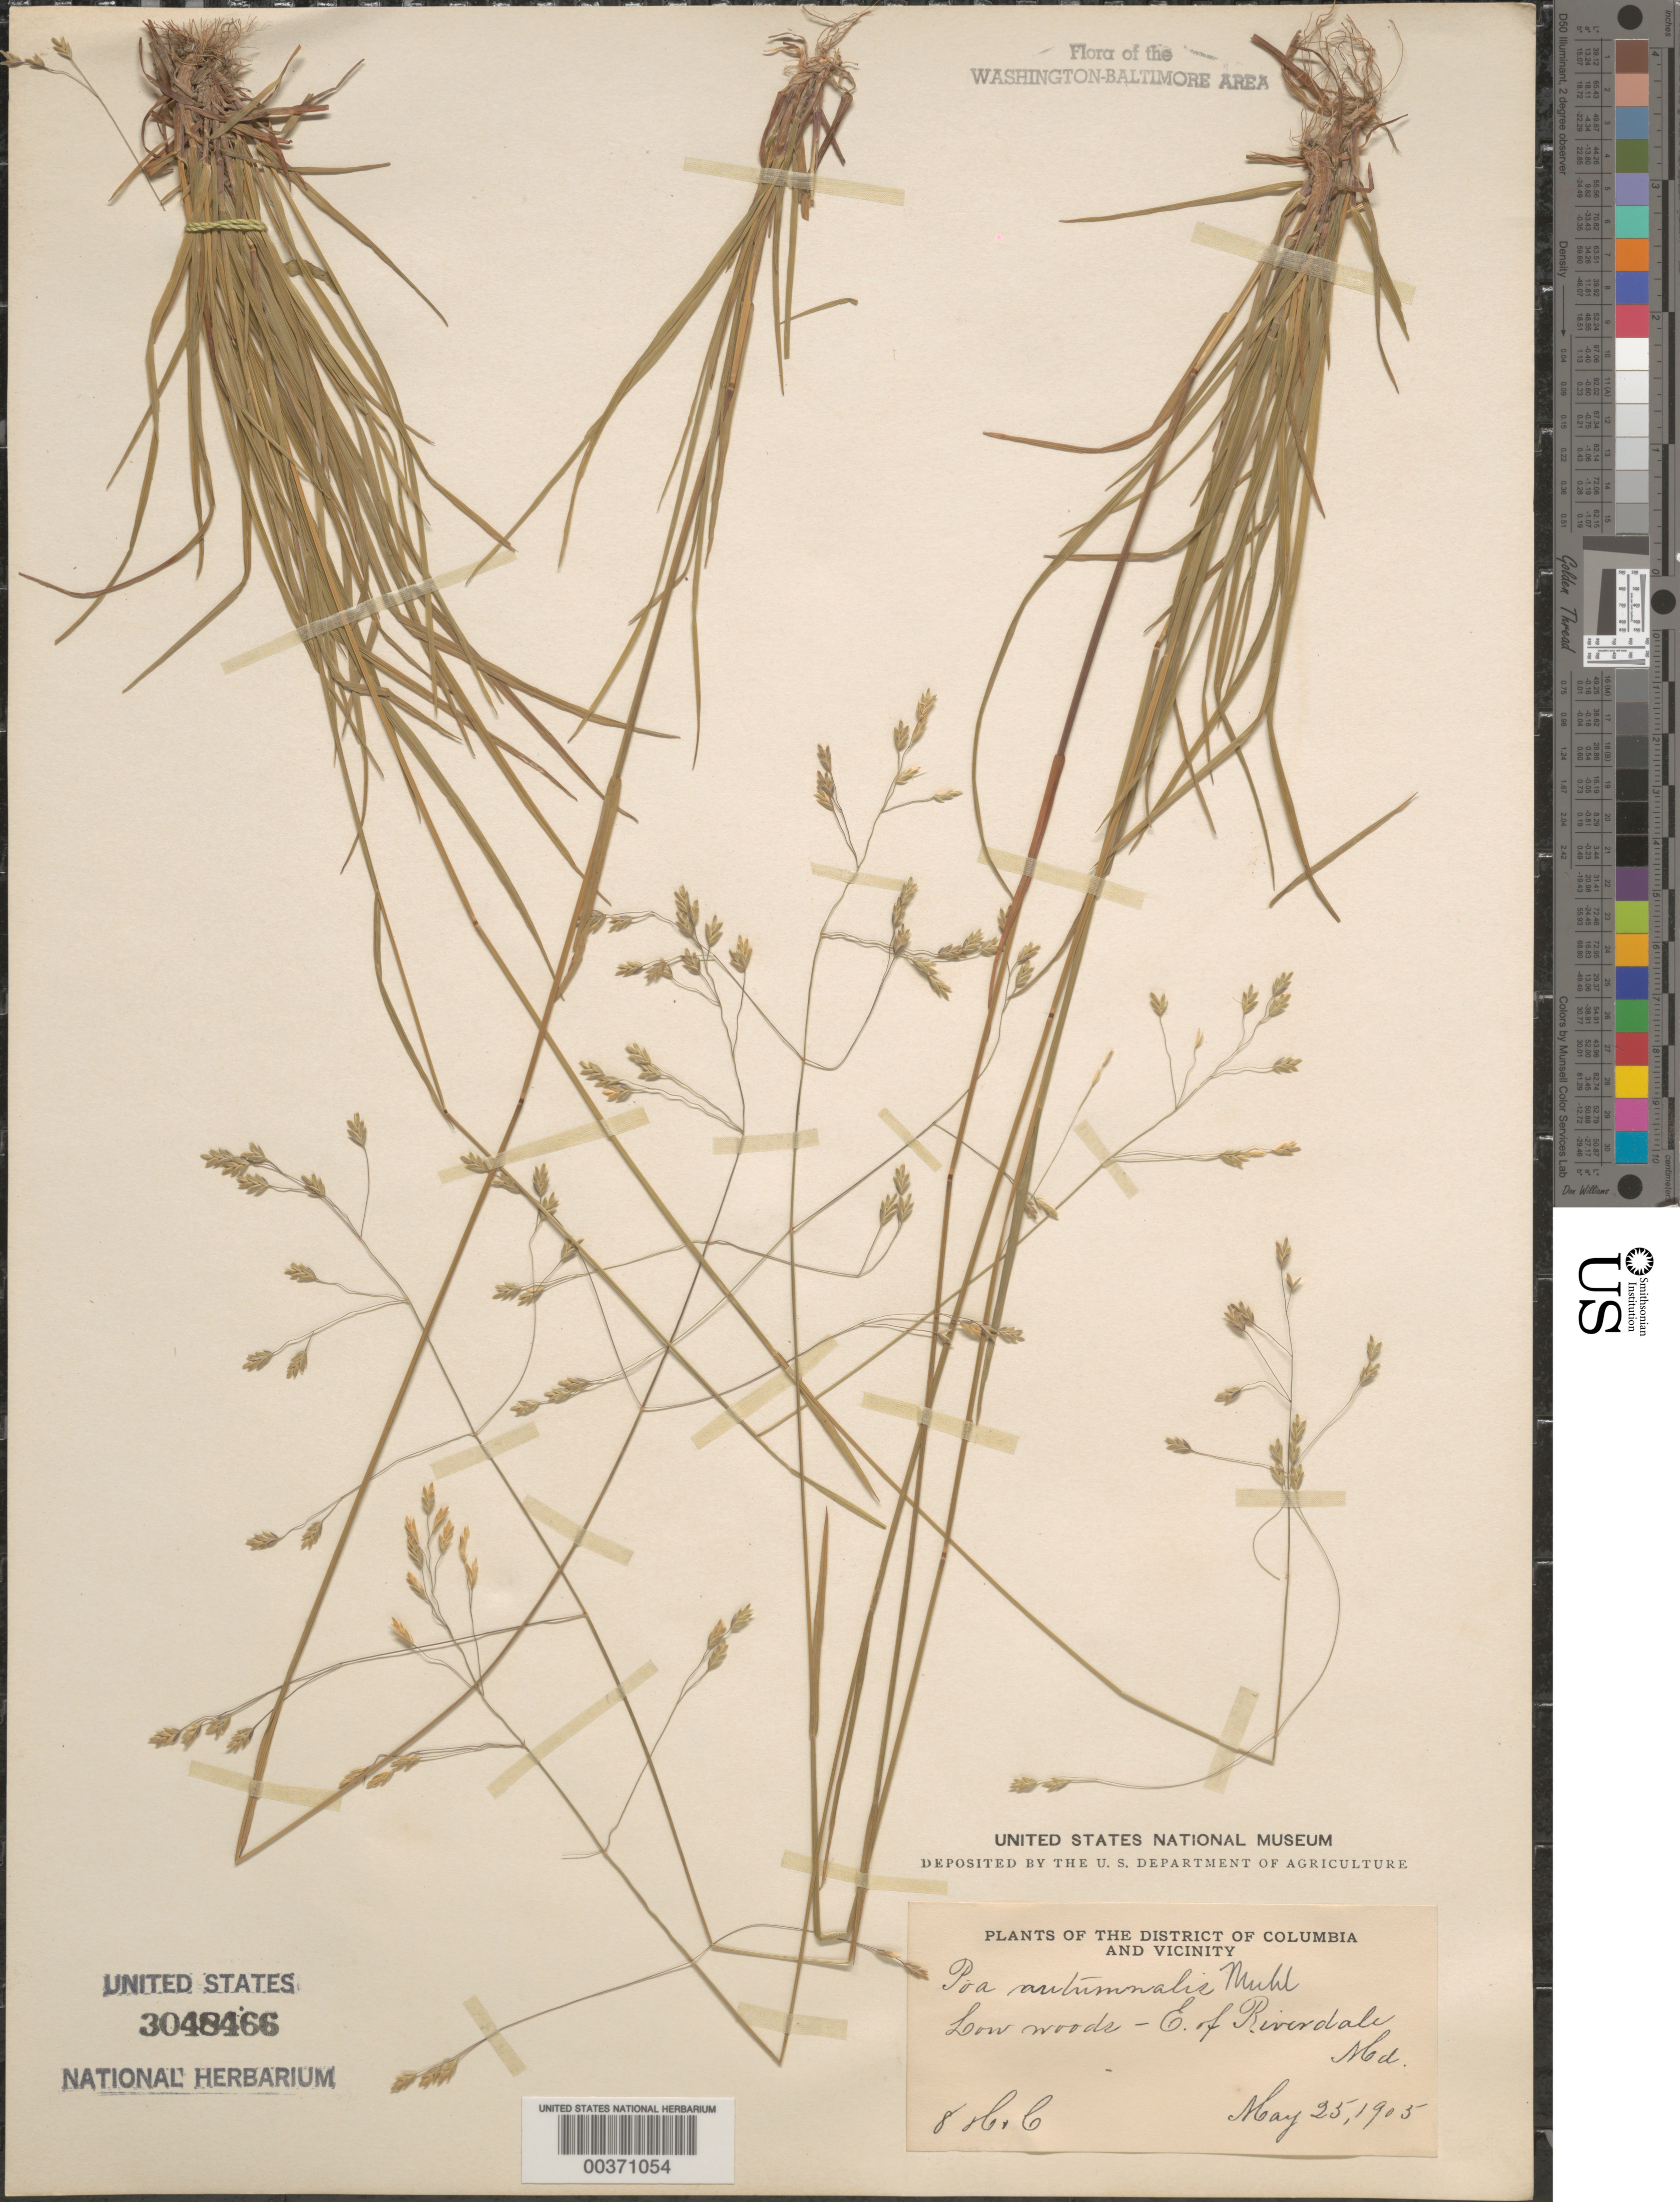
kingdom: Plantae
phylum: Tracheophyta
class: Liliopsida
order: Poales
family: Poaceae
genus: Poa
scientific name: Poa autumnalis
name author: Muhl. ex Elliott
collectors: A. S. Hitchcock & A. Chase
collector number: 8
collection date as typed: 25 May 1905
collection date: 1905-05-25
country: United States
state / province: Maryland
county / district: Prince George's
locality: East of Riverdale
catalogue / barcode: US 3048466